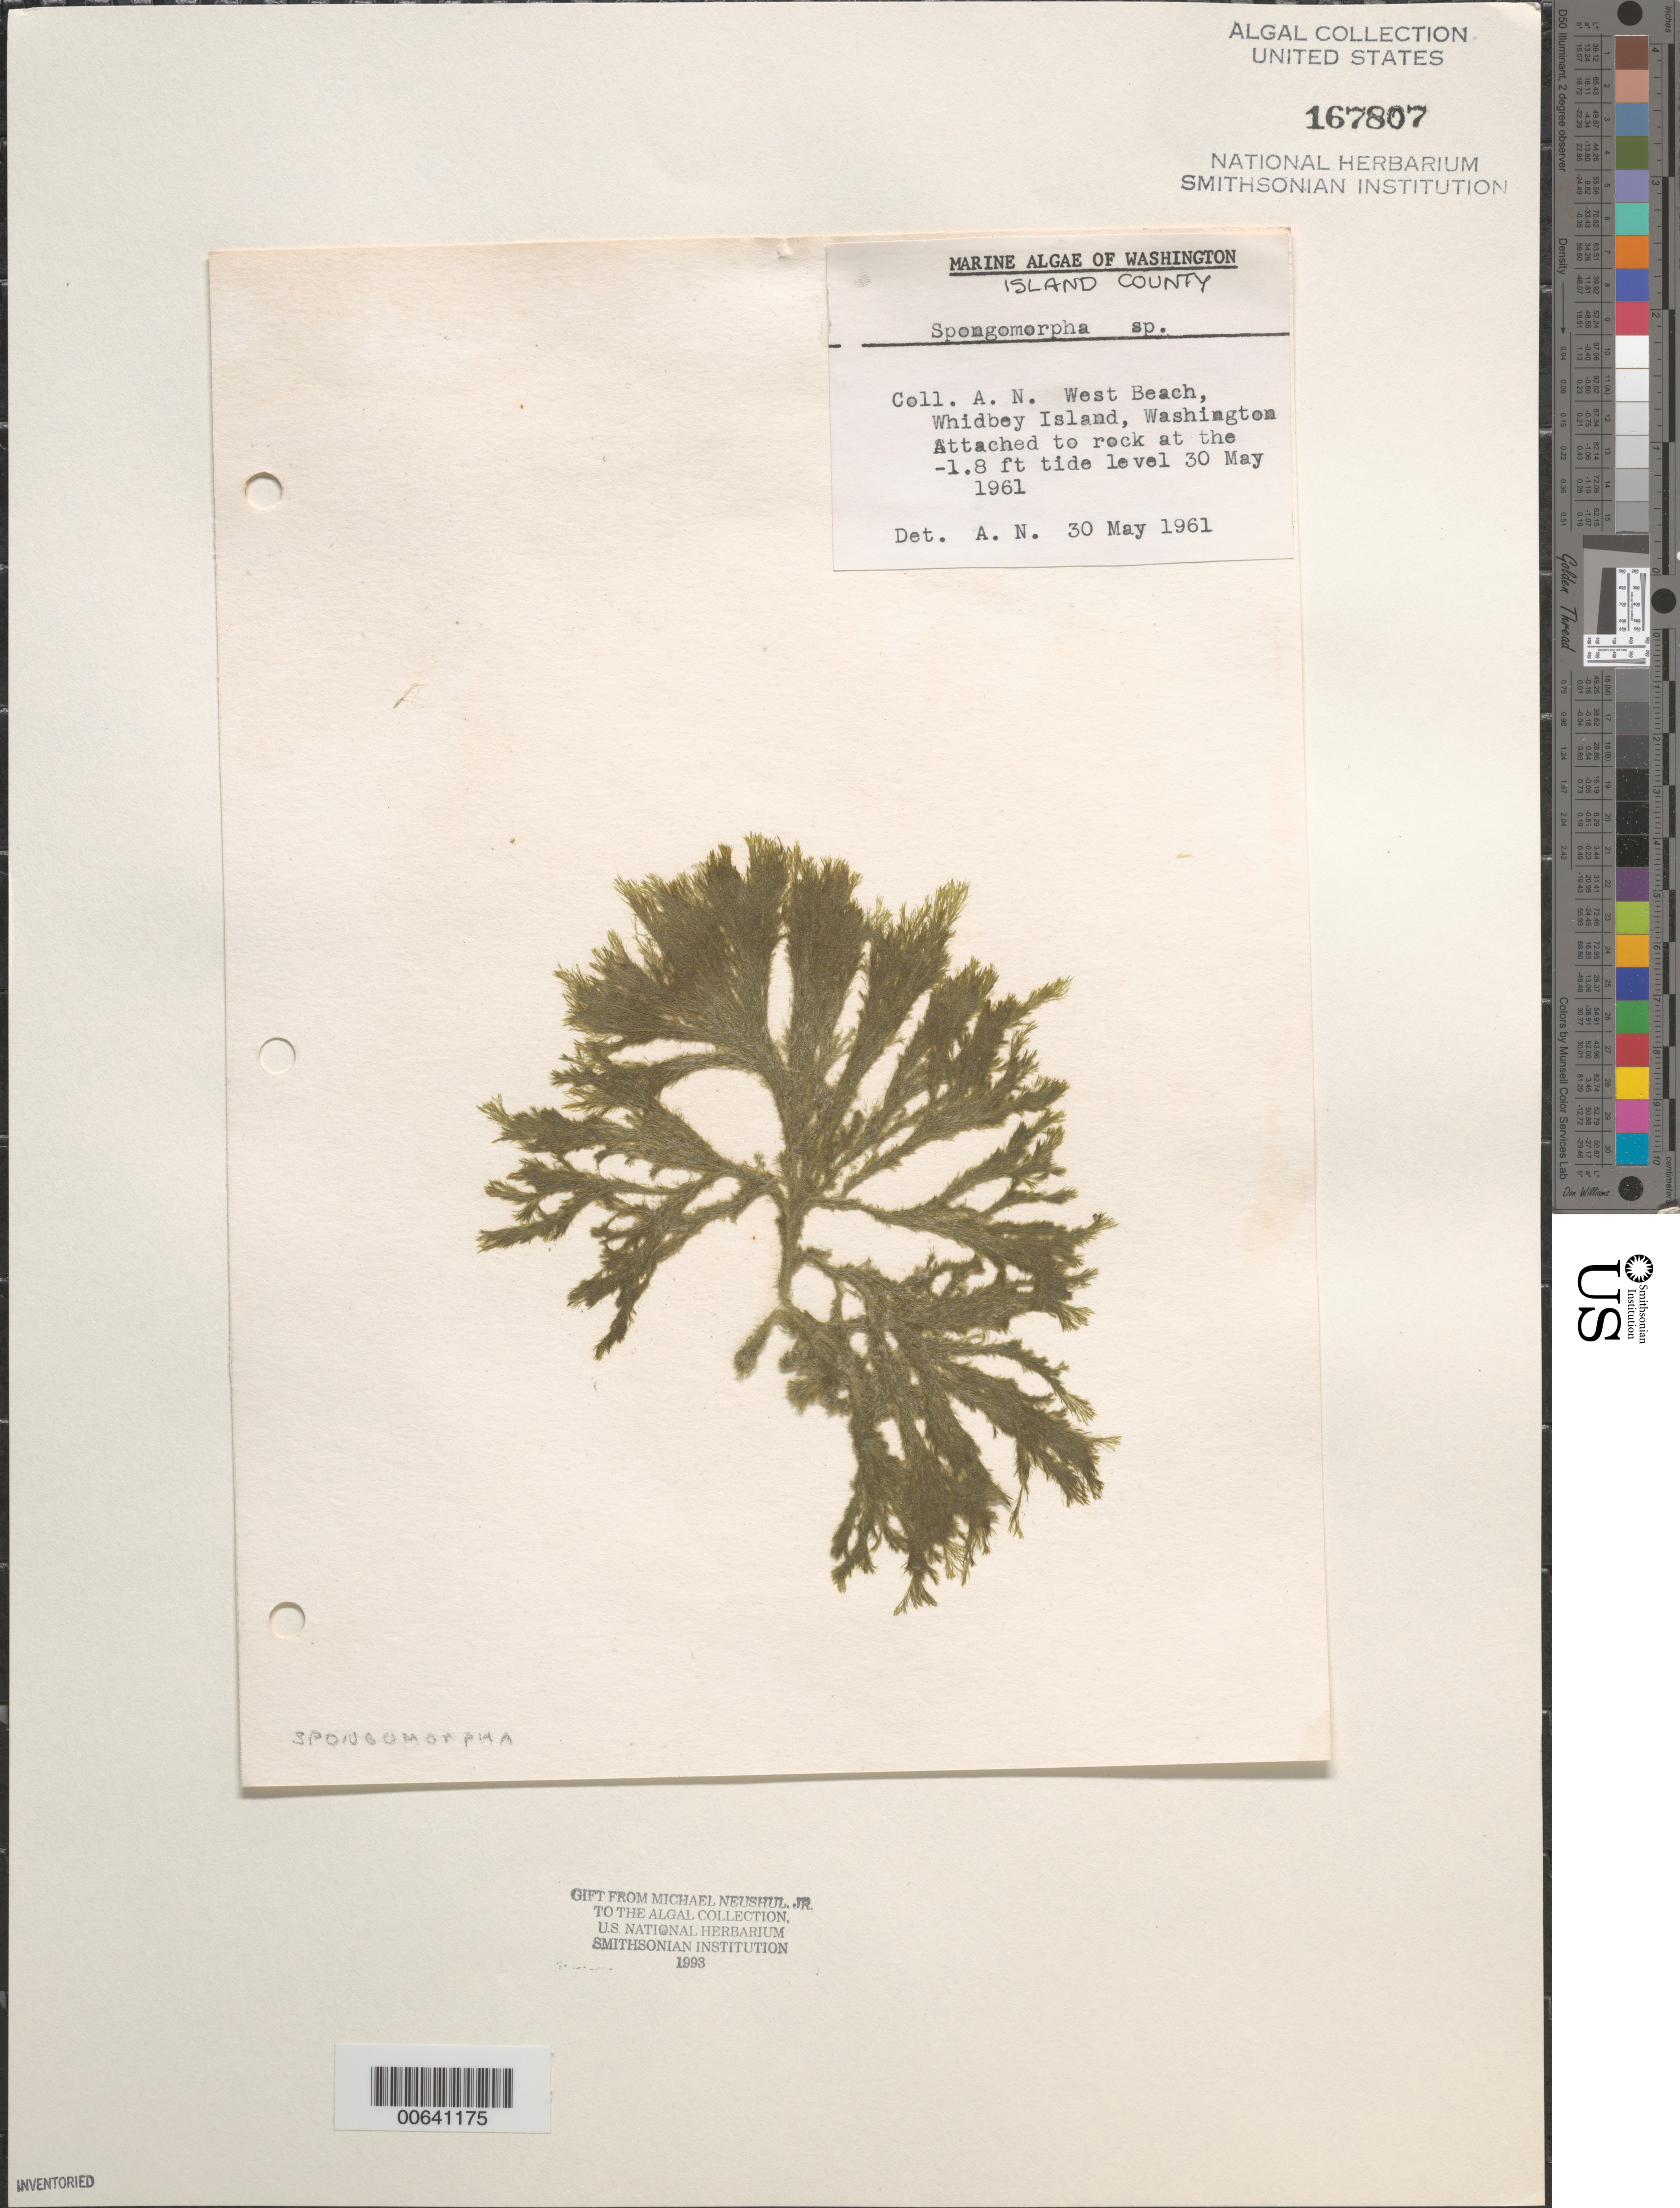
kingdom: Plantae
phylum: Chlorophyta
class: Ulvophyceae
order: Ulotrichales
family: Ulotrichaceae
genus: Spongomorpha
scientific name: Spongomorpha sp.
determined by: N., A.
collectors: A. N.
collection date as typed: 30 May 1961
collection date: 1961-05-30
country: United States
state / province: Washington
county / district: Island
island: Whidbey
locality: West Beach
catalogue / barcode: US 167807